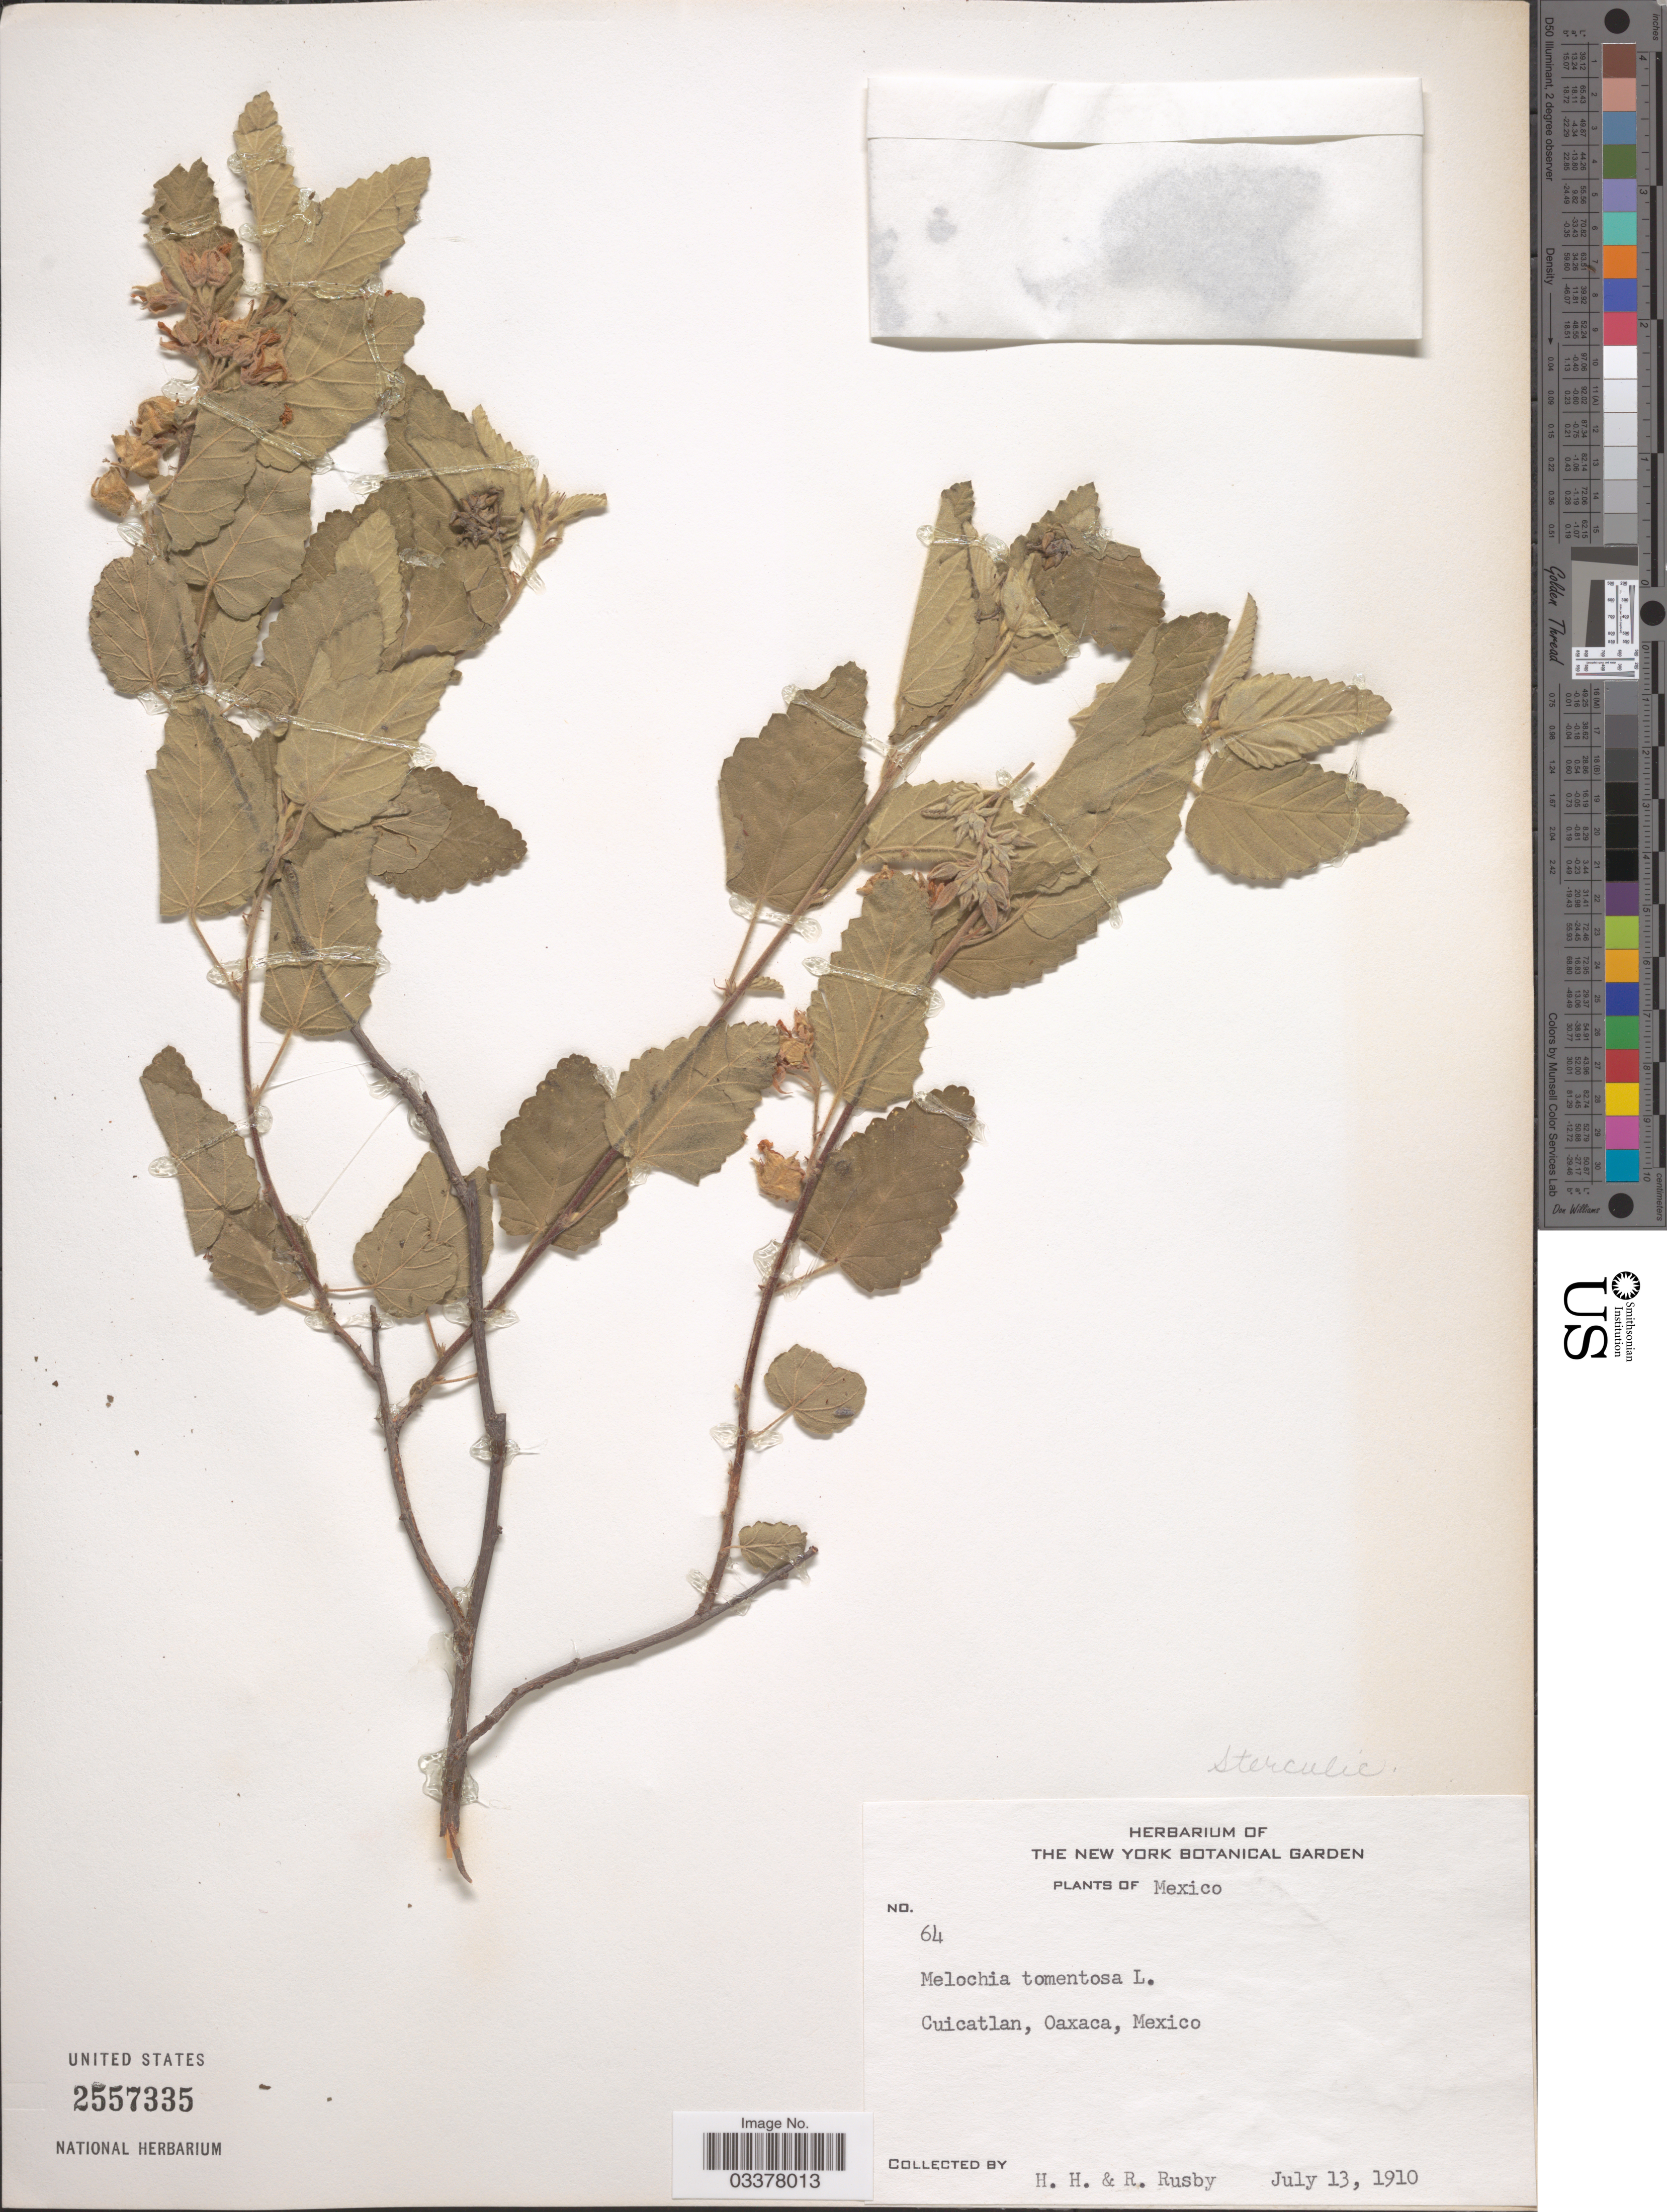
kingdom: Plantae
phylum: Tracheophyta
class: Magnoliopsida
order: Malvales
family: Malvaceae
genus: Melochia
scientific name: Melochia tomentosa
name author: L.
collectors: H. H. Rusby & R. R. Rusby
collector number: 64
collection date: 1910-07-13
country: Mexico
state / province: Oaxaca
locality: Cuicatlan.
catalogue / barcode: US 2557335